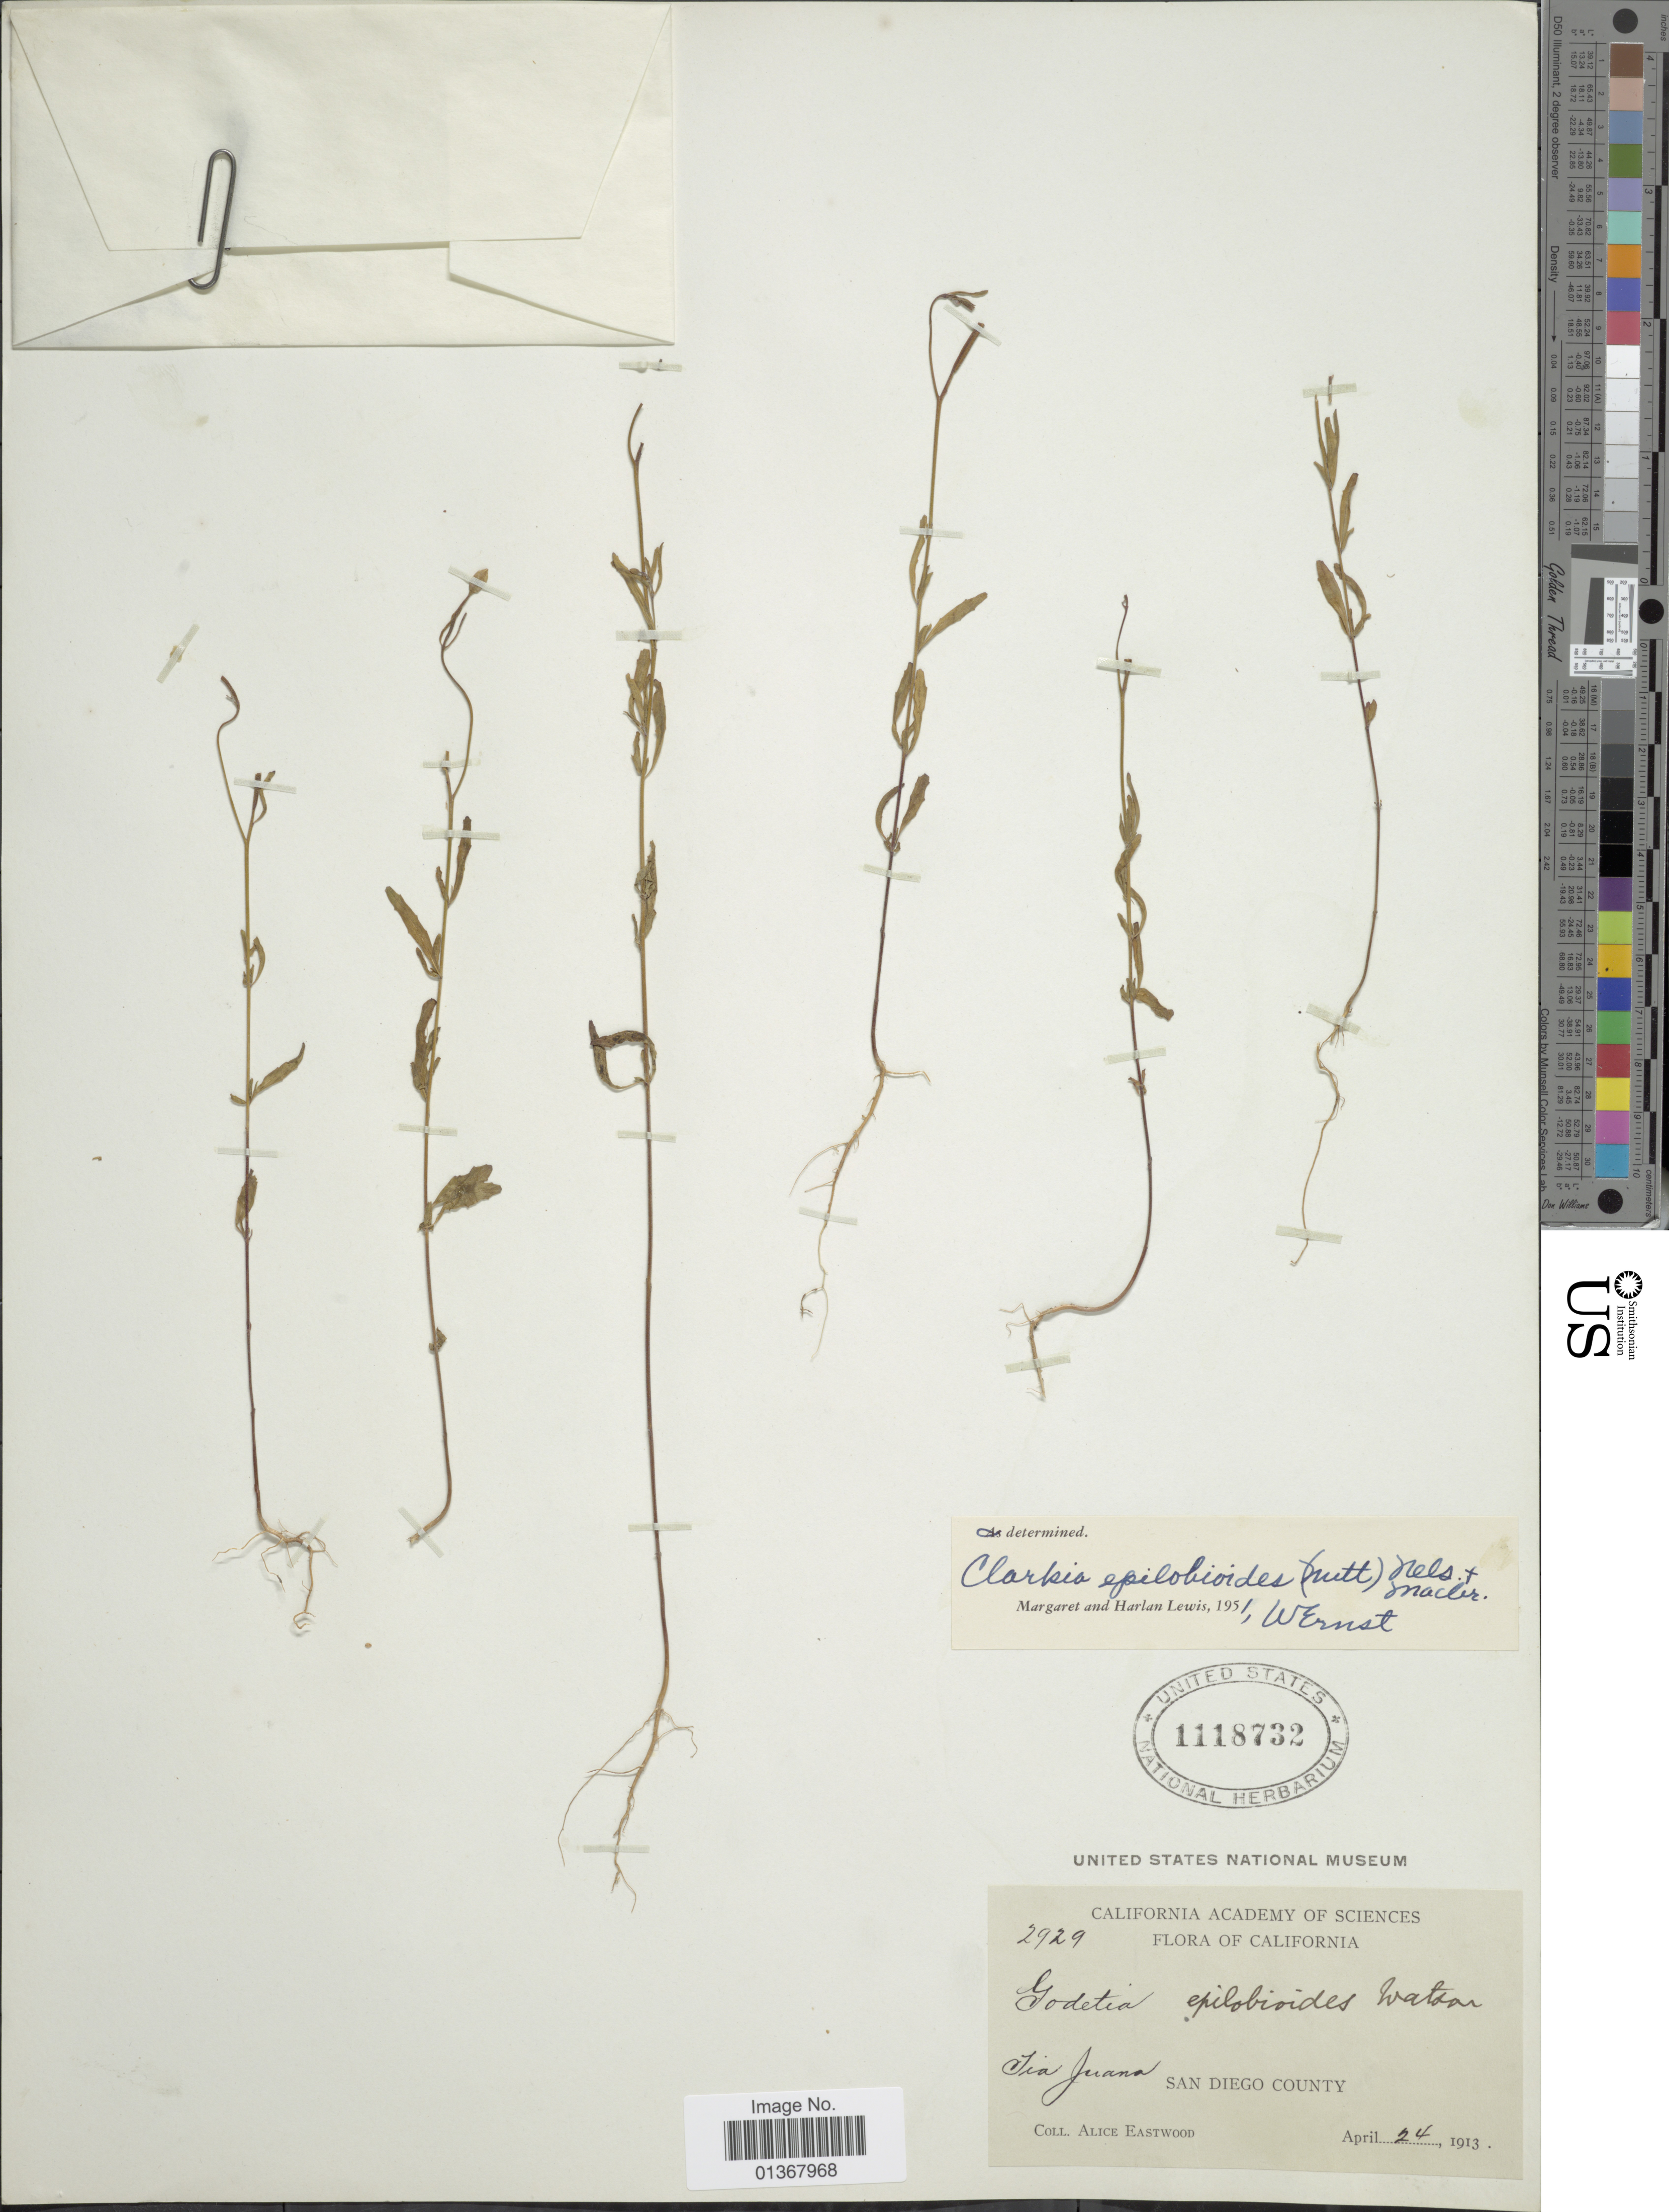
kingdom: Plantae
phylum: Tracheophyta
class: Magnoliopsida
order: Myrtales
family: Onagraceae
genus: Clarkia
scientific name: Clarkia epilobioides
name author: (Nutt. ex Torr. & A. Gray) A. Nelson & J.F. Macbr.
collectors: A. Eastwood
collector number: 2929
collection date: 1913-04-24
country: United States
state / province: California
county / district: San Diego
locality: Tia Juana, San Diego County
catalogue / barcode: US 1118732